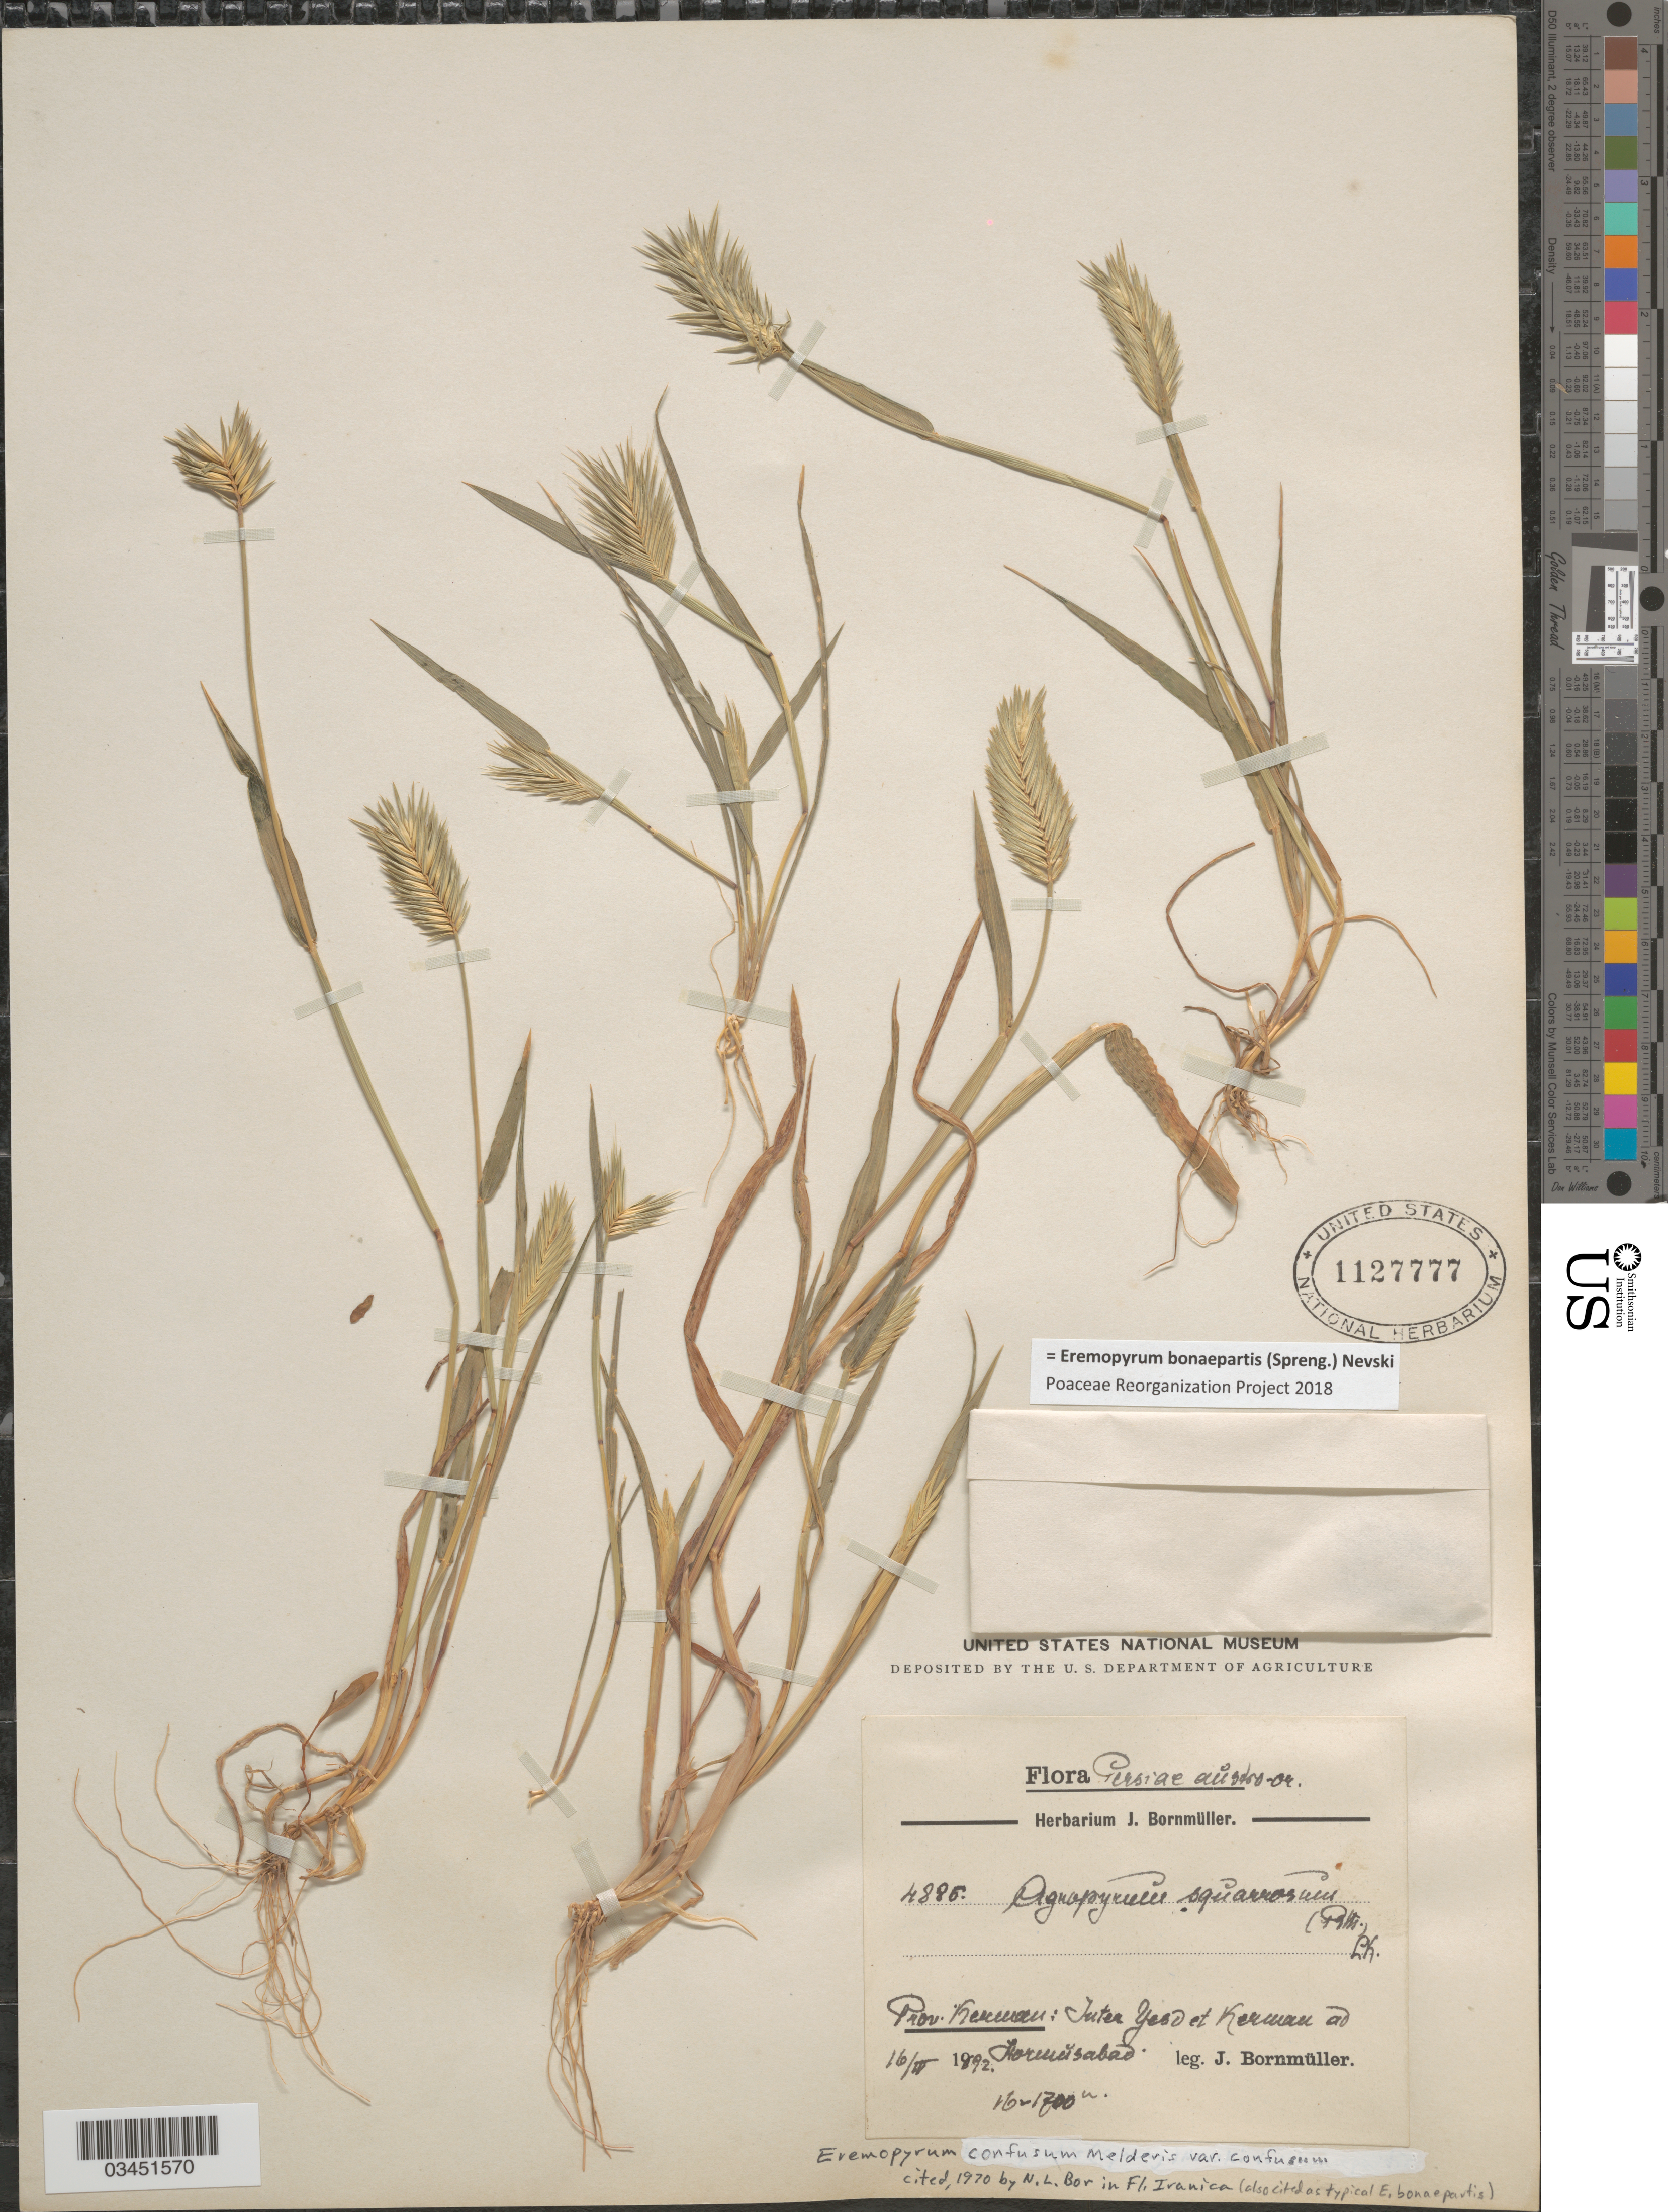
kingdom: Plantae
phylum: Tracheophyta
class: Liliopsida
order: Poales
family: Poaceae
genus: Eremopyrum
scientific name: Eremopyrum bonaepartis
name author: (Spreng.) Nevski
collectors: J. Bornmüller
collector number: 4885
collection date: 1892-04-16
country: Iran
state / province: Kerman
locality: Persiae aůstro-or. Inter Yeed et Kerman ad Kormůsabad.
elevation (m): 1600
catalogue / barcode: US 1127777